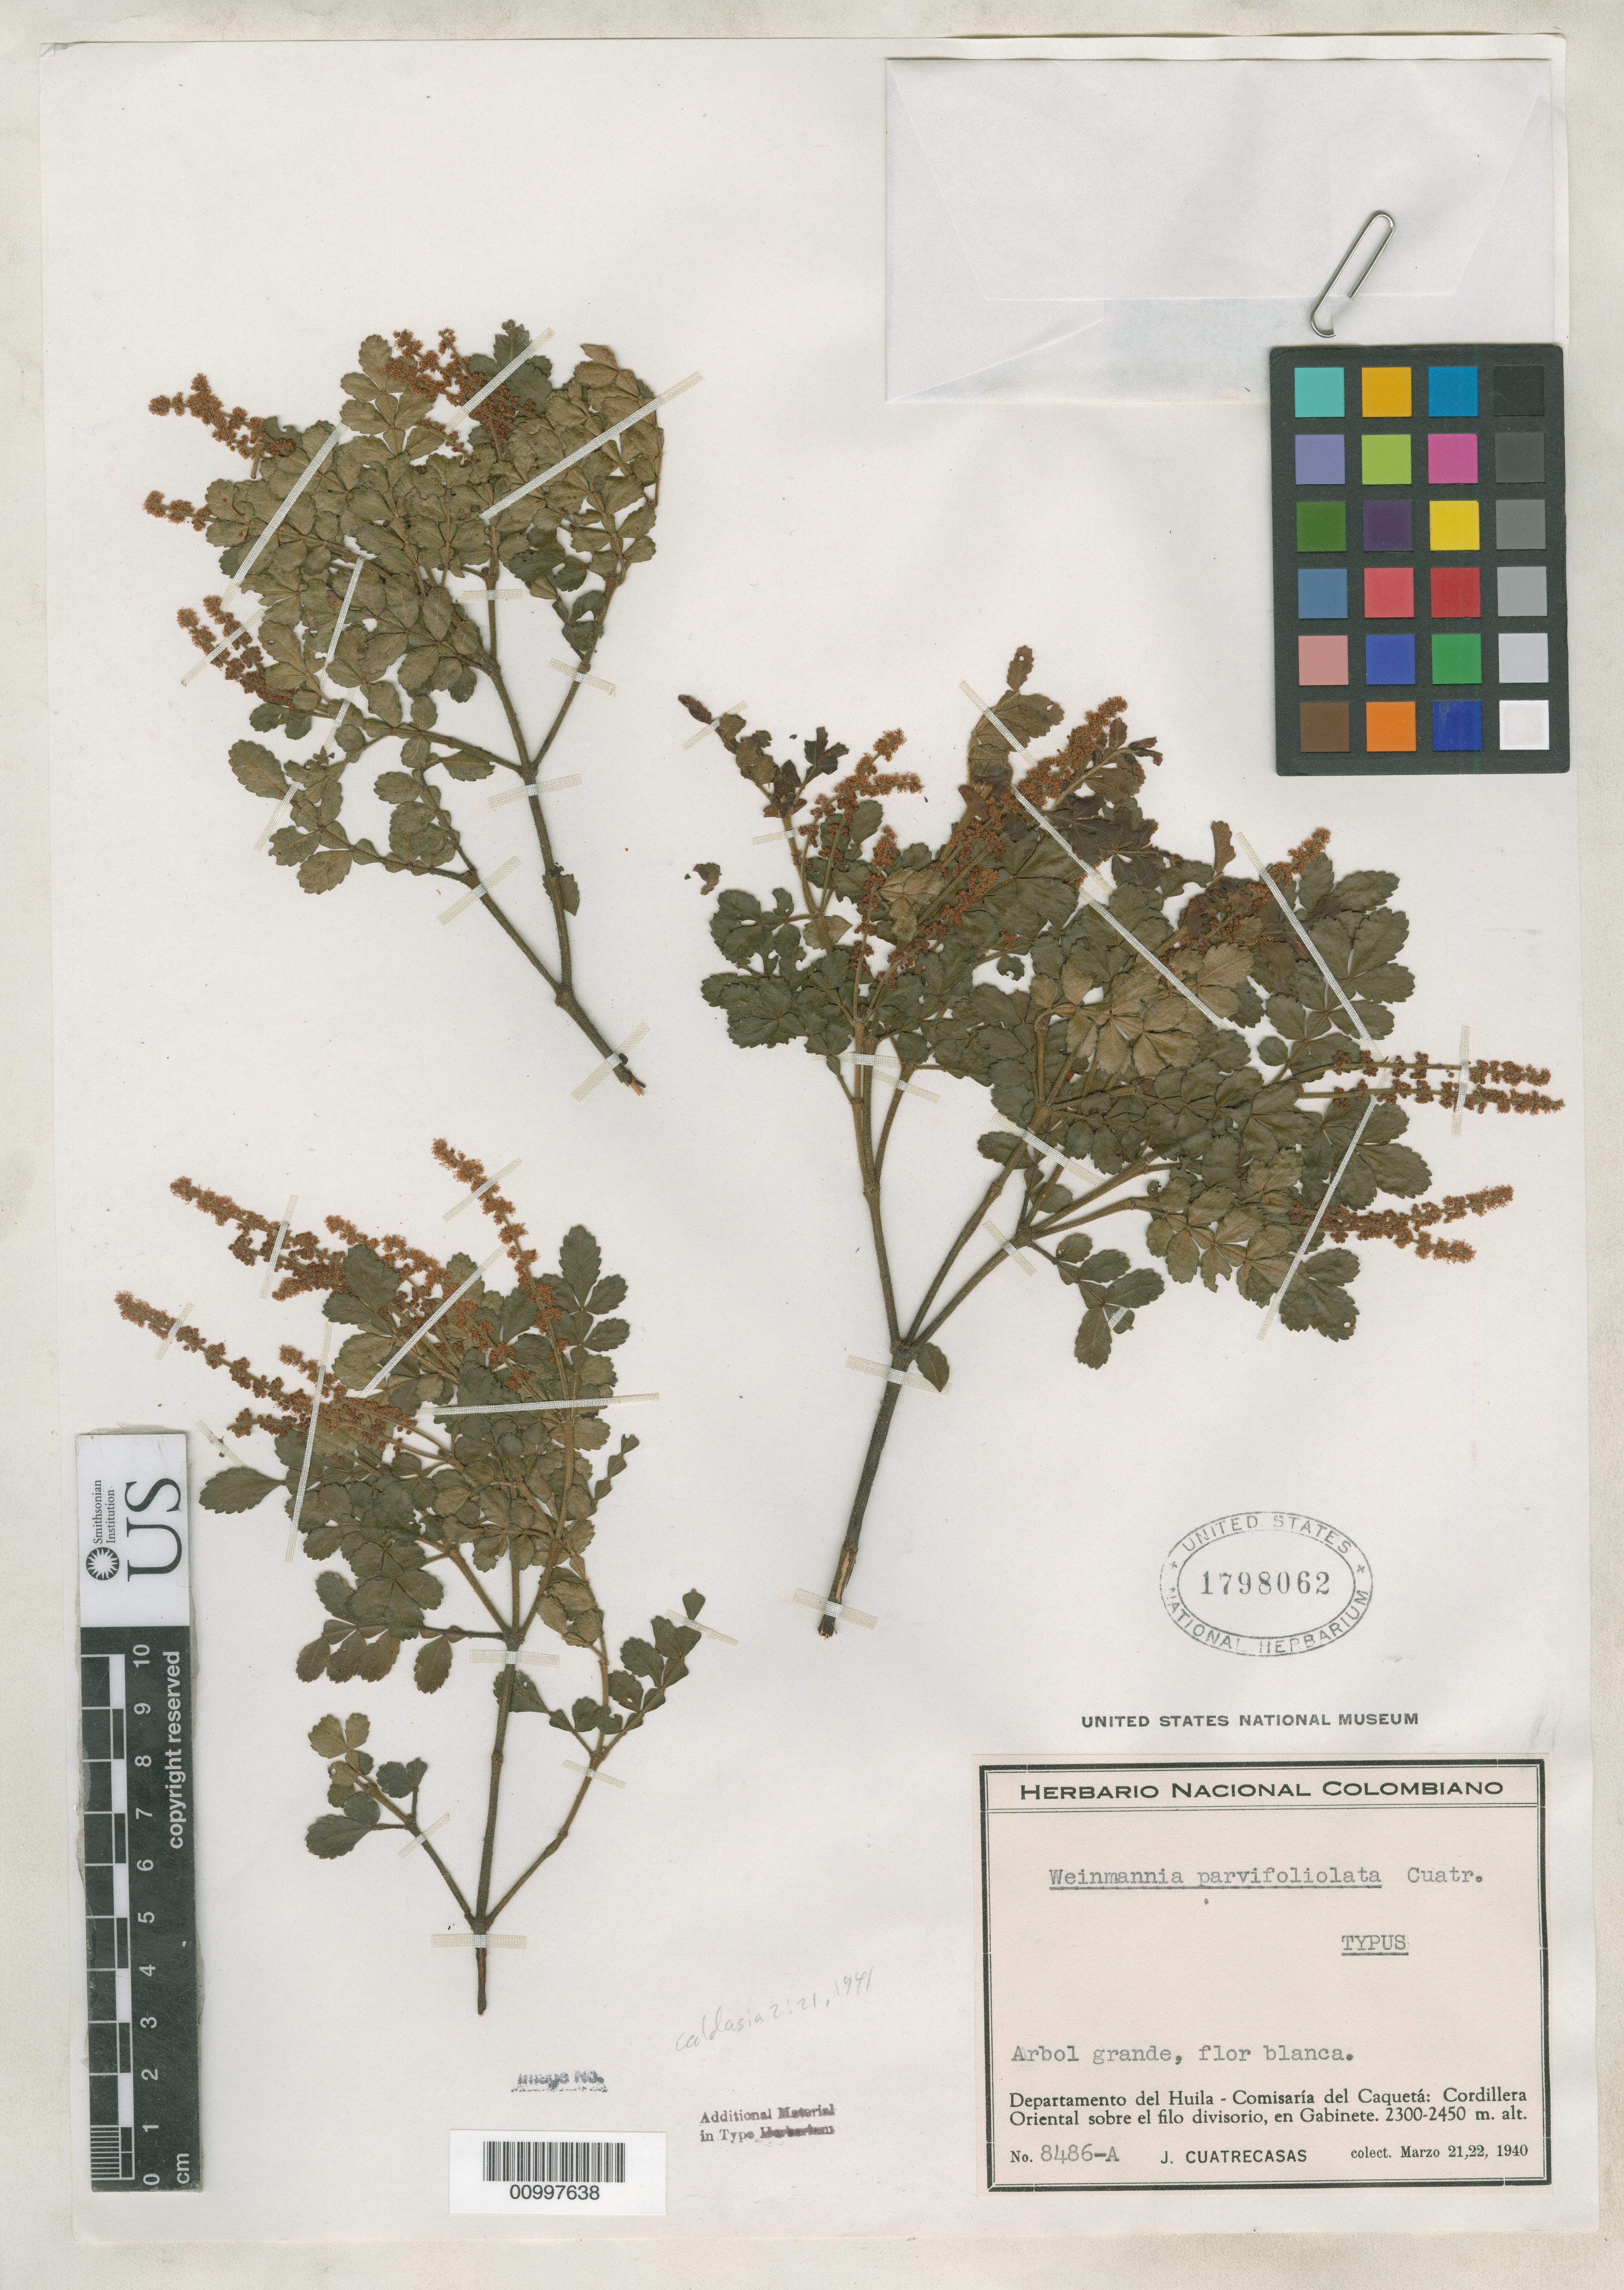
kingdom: Plantae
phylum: Tracheophyta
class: Magnoliopsida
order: Oxalidales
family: Cunoniaceae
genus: Weinmannia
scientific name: Weinmannia parvifoliolata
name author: Cuatrec.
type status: Isotype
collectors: J. Cuatrecasas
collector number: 8486-A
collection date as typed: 21 Mar 1940 to 22 Mar 1940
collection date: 1940-03-21/1940-03-22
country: Colombia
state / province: Huila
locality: Departamento del Huila- Comisaría del Caquetá: Cordillera Oriental sobre el filo divisorio, en Gabinete.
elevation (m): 2300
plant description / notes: Presumably an isotype, but labeled "TYPUS" (and protologue does not specify holotype herbarium).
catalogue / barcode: US 1798062